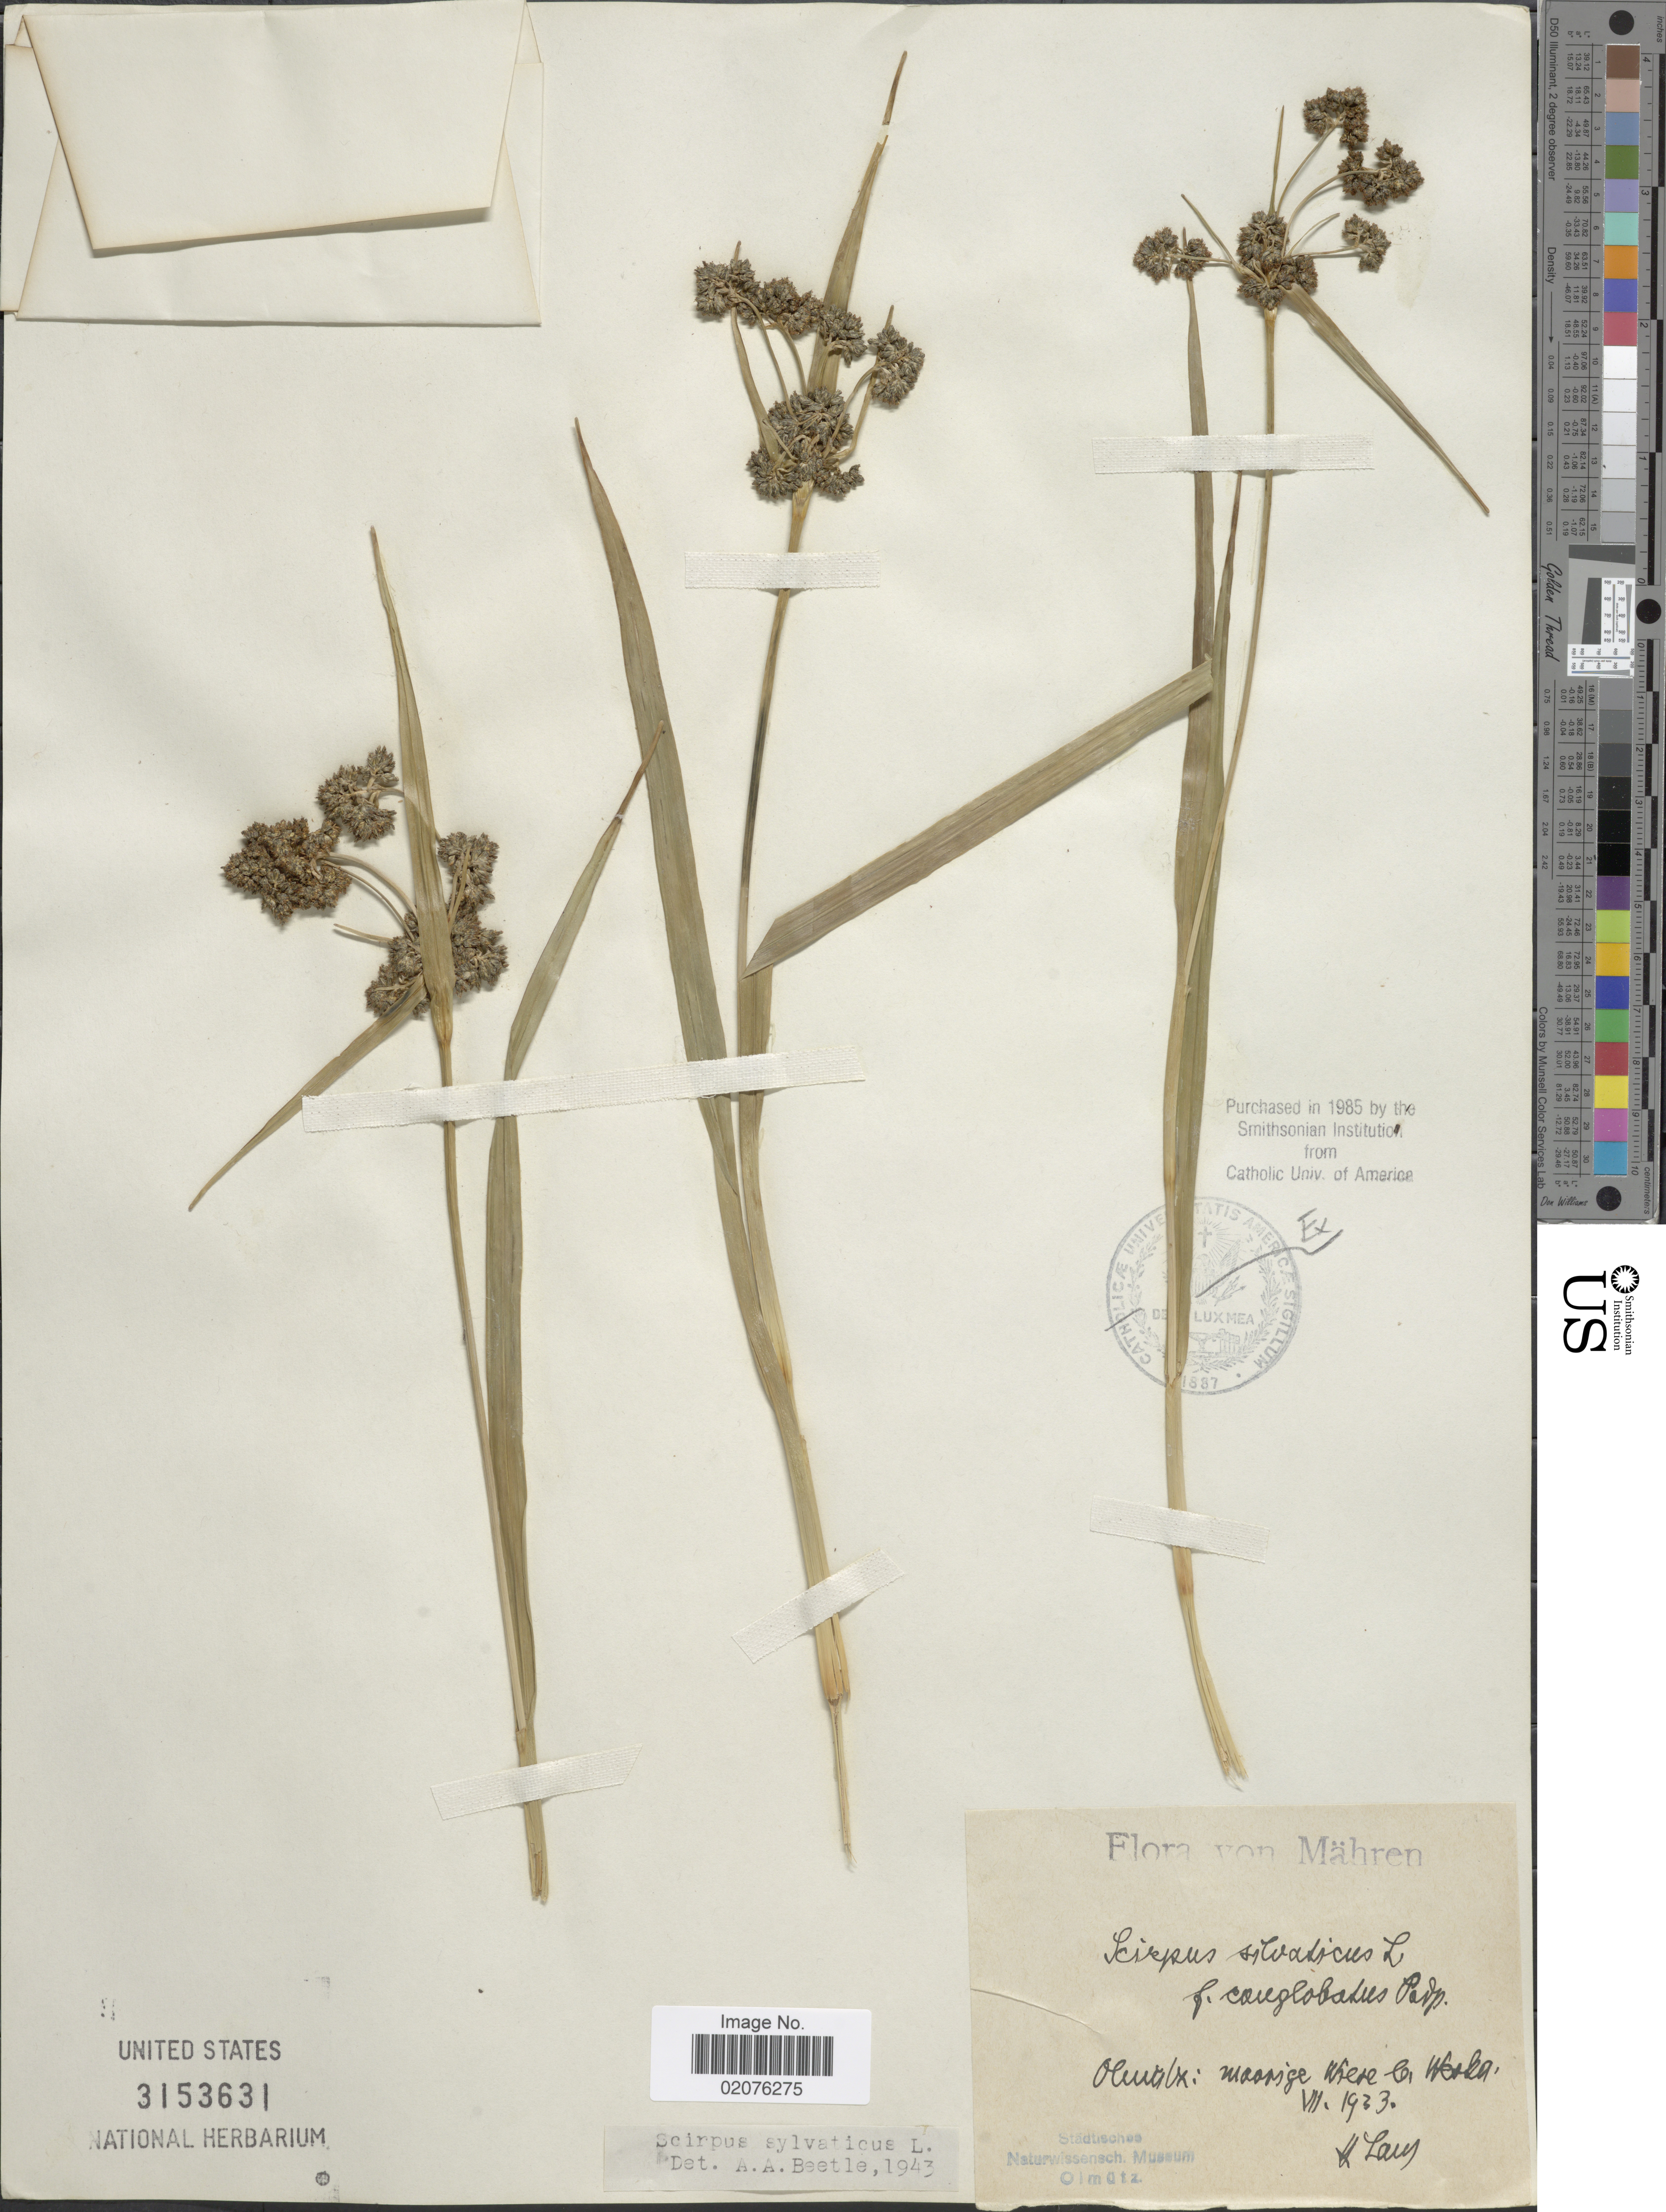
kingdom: Plantae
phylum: Tracheophyta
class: Liliopsida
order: Poales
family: Cyperaceae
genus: Scirpus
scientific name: Scirpus sylvaticus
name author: L.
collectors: H. Laus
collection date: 1933-07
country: Czechia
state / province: Olomouc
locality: Mahren. Olmutz: Maasige Wiese bei Weska [interpreted]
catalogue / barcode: US 3153631